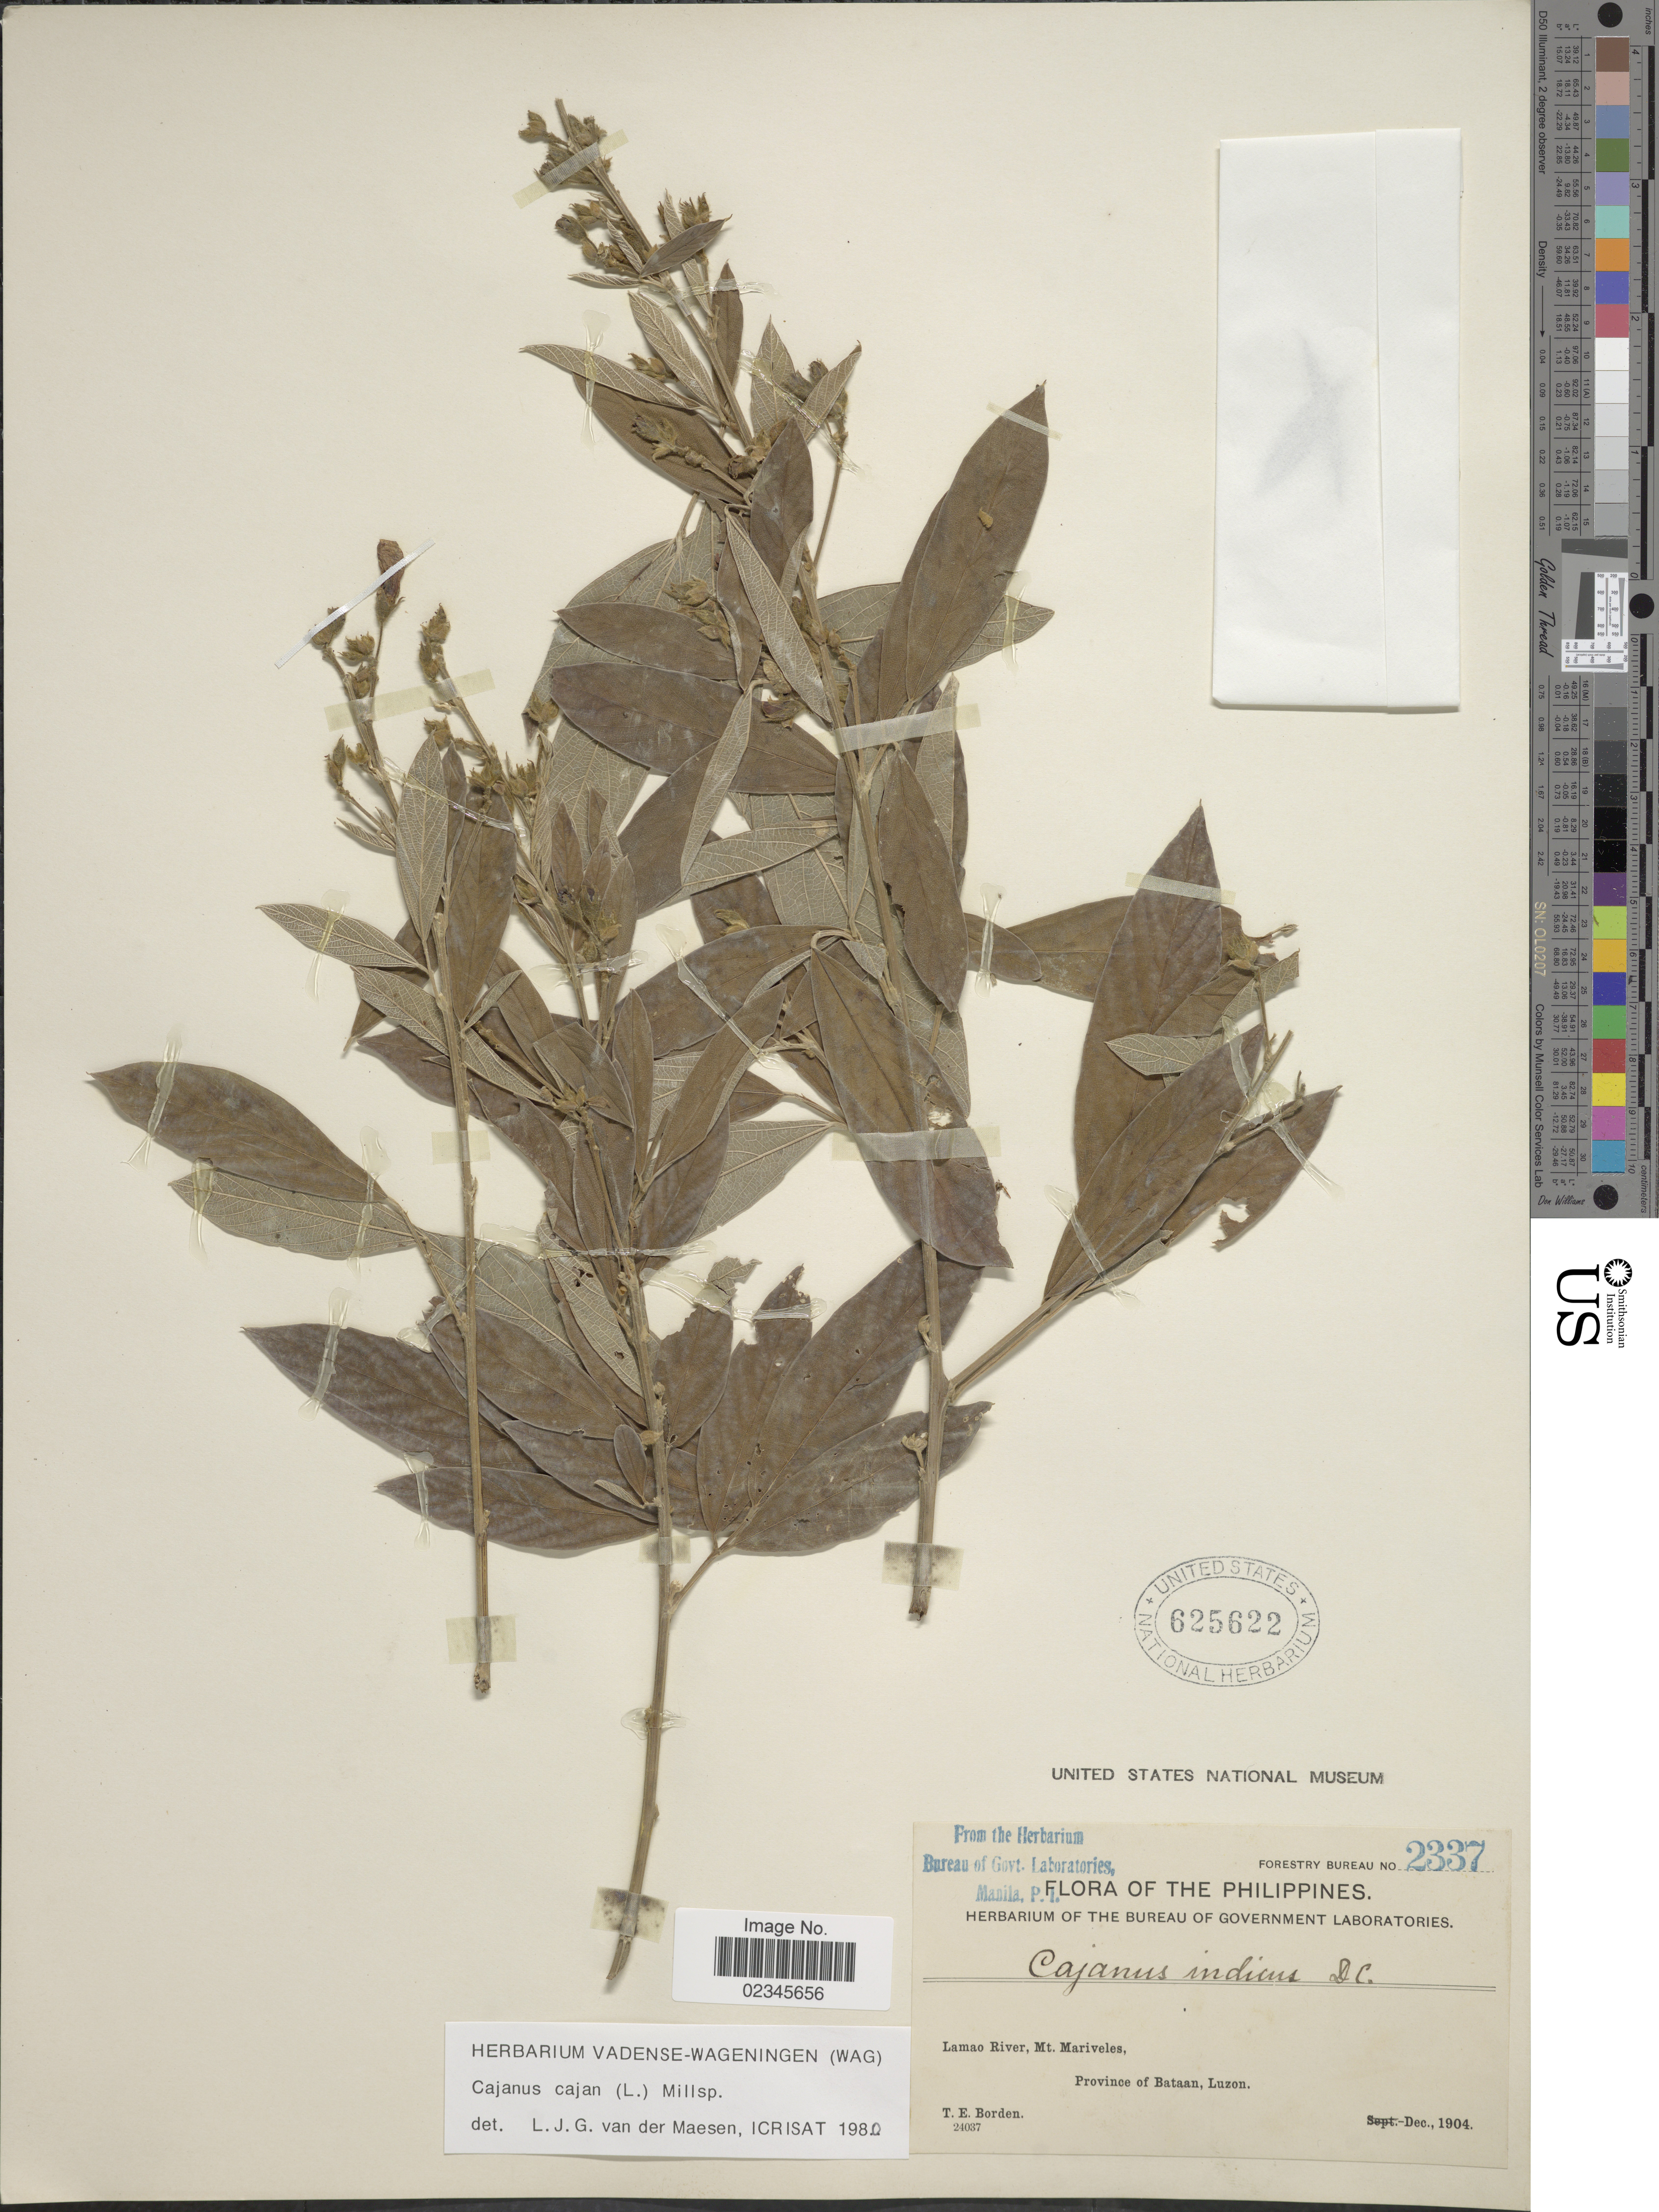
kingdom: Plantae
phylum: Tracheophyta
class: Magnoliopsida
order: Fabales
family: Fabaceae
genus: Cajanus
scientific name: Cajanus cajan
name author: (L.) Huth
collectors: T. E. Borden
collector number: Forestry Bureau 2337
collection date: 1904-12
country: Philippines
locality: Lamao River, Mt. Mariveles, Province of Bataan, Luzon.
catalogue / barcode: US 625622